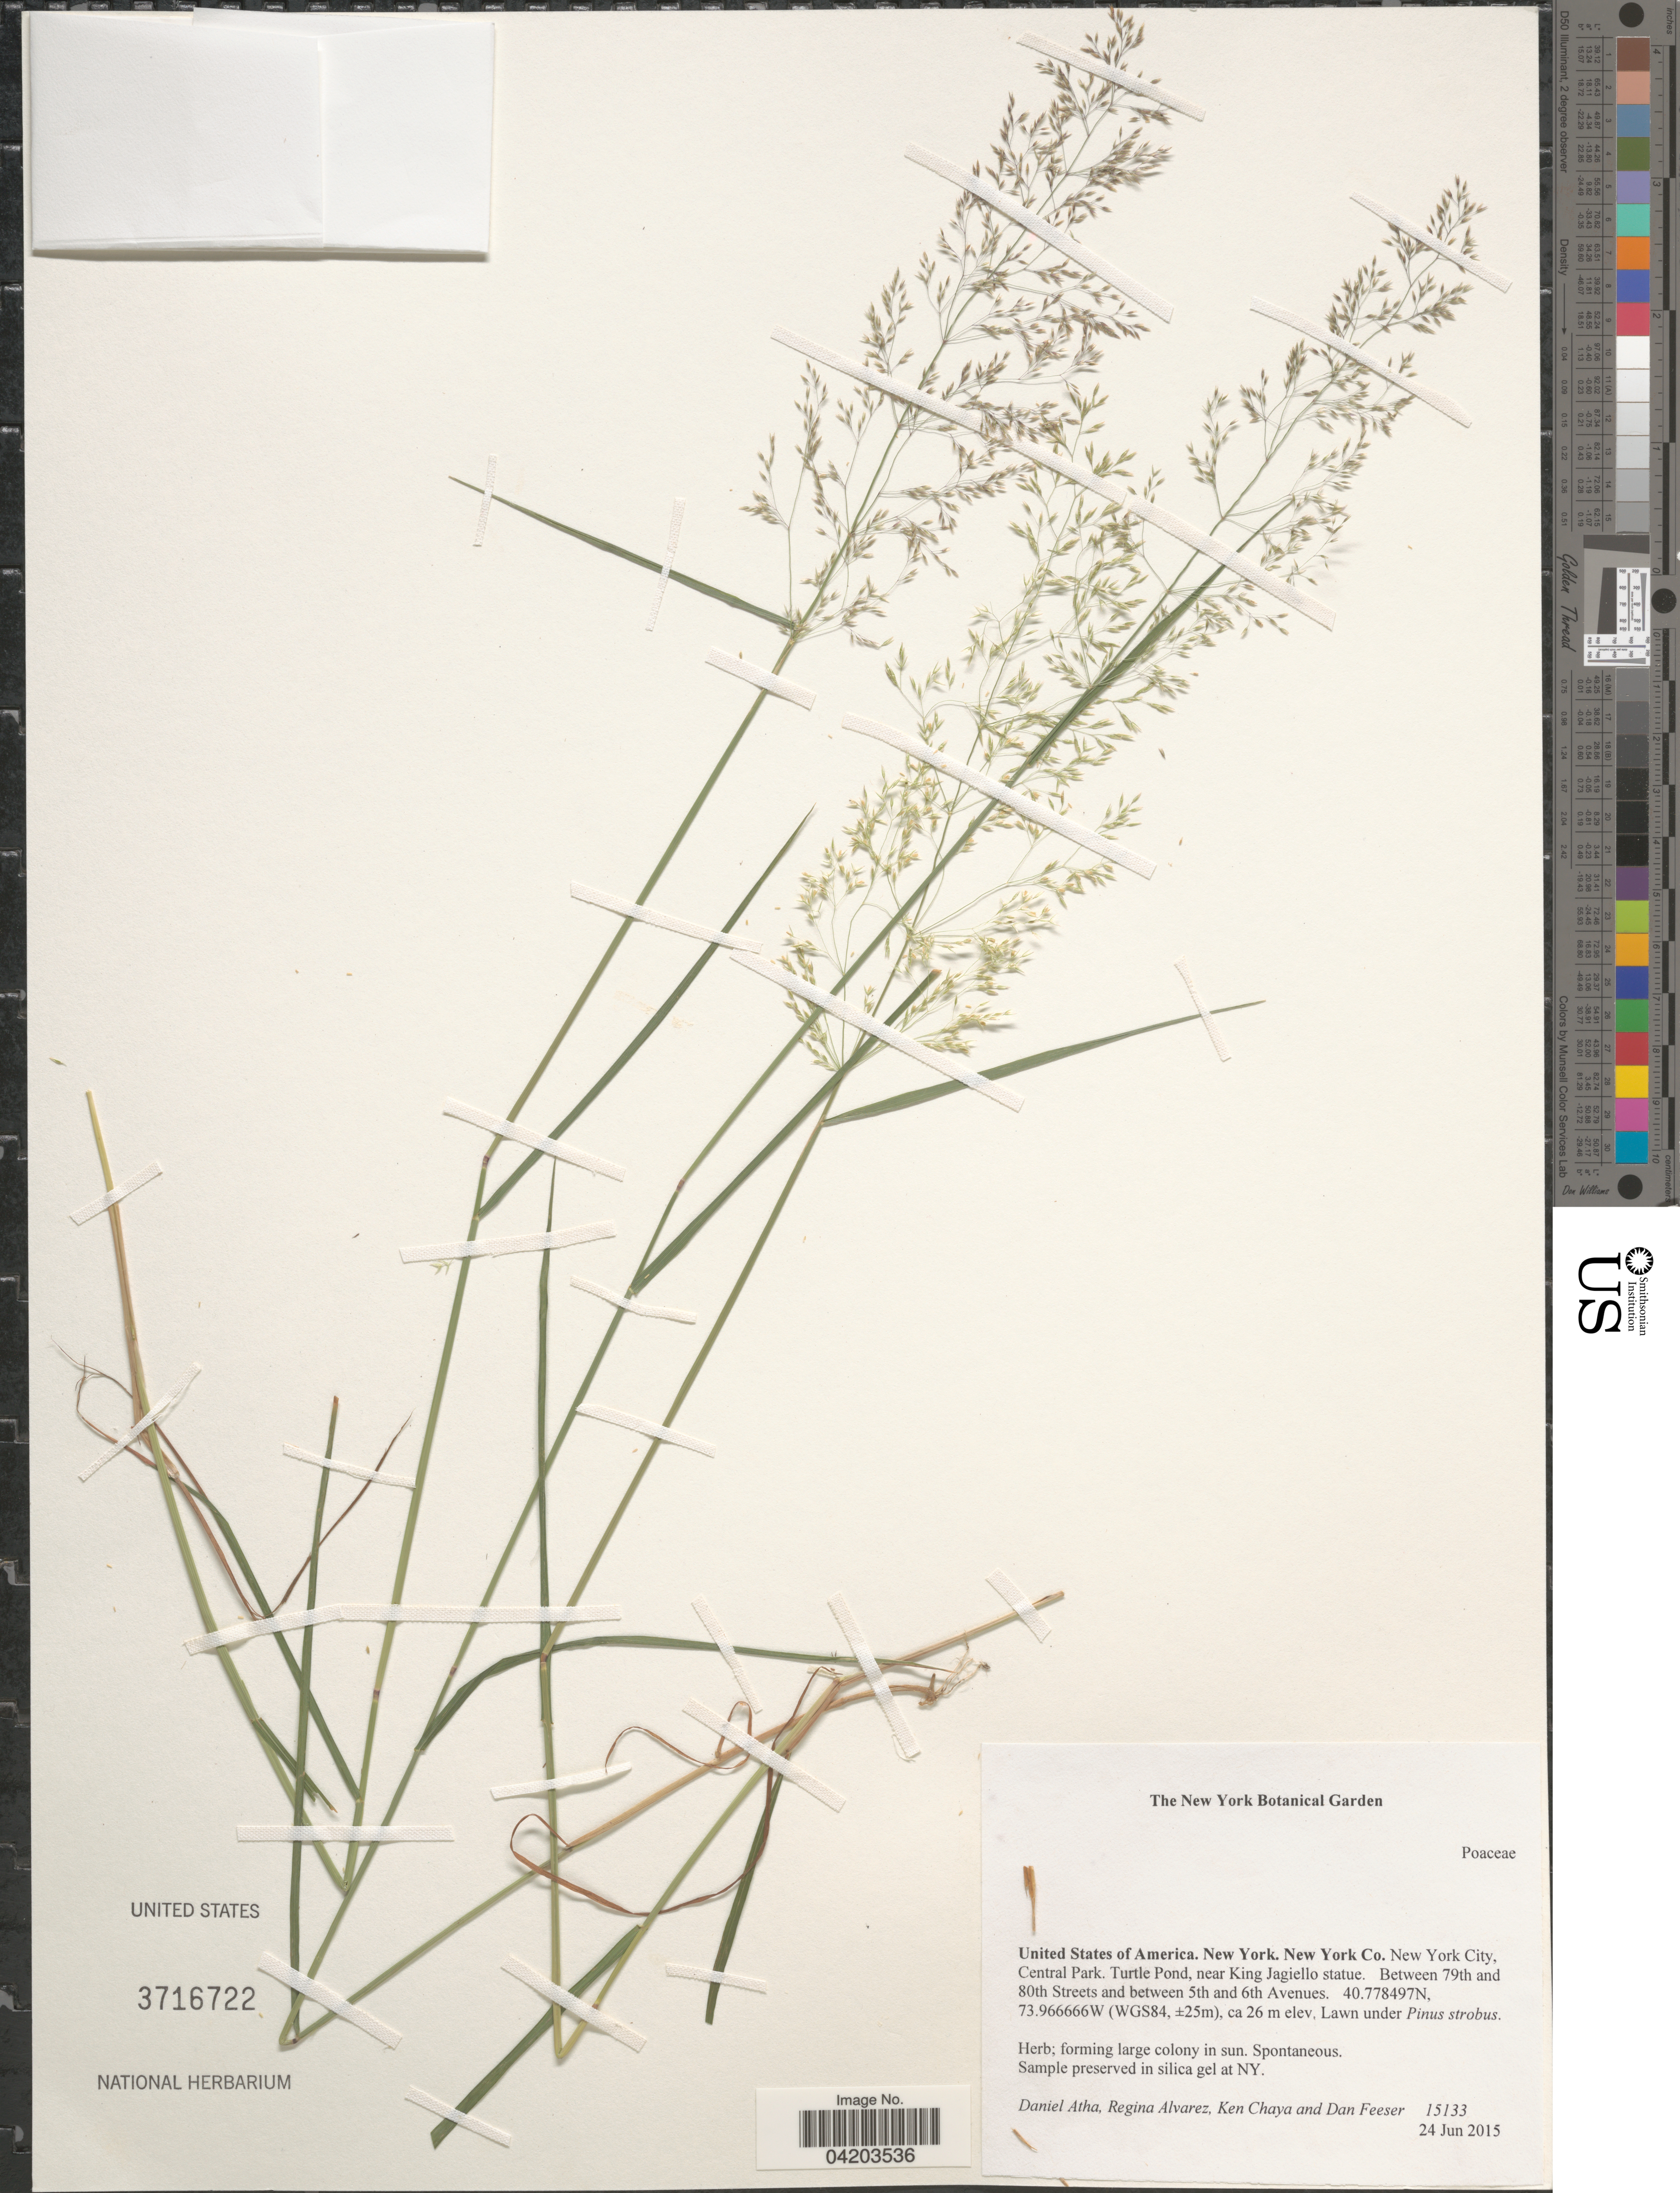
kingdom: Plantae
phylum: Tracheophyta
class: Liliopsida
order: Poales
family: Poaceae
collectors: D. Atha, R. Álvarez, K. Chaya & D. Feeser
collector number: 15133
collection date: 2015-06-24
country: United States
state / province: New York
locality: New York Co. New York City, Central Park. Turtle Pond, near King Jagiello statue. Between 79th and 80th Streets and between 5th and 6th Avenues. (WGS84, ±25m).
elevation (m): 26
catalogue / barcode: US 3716722